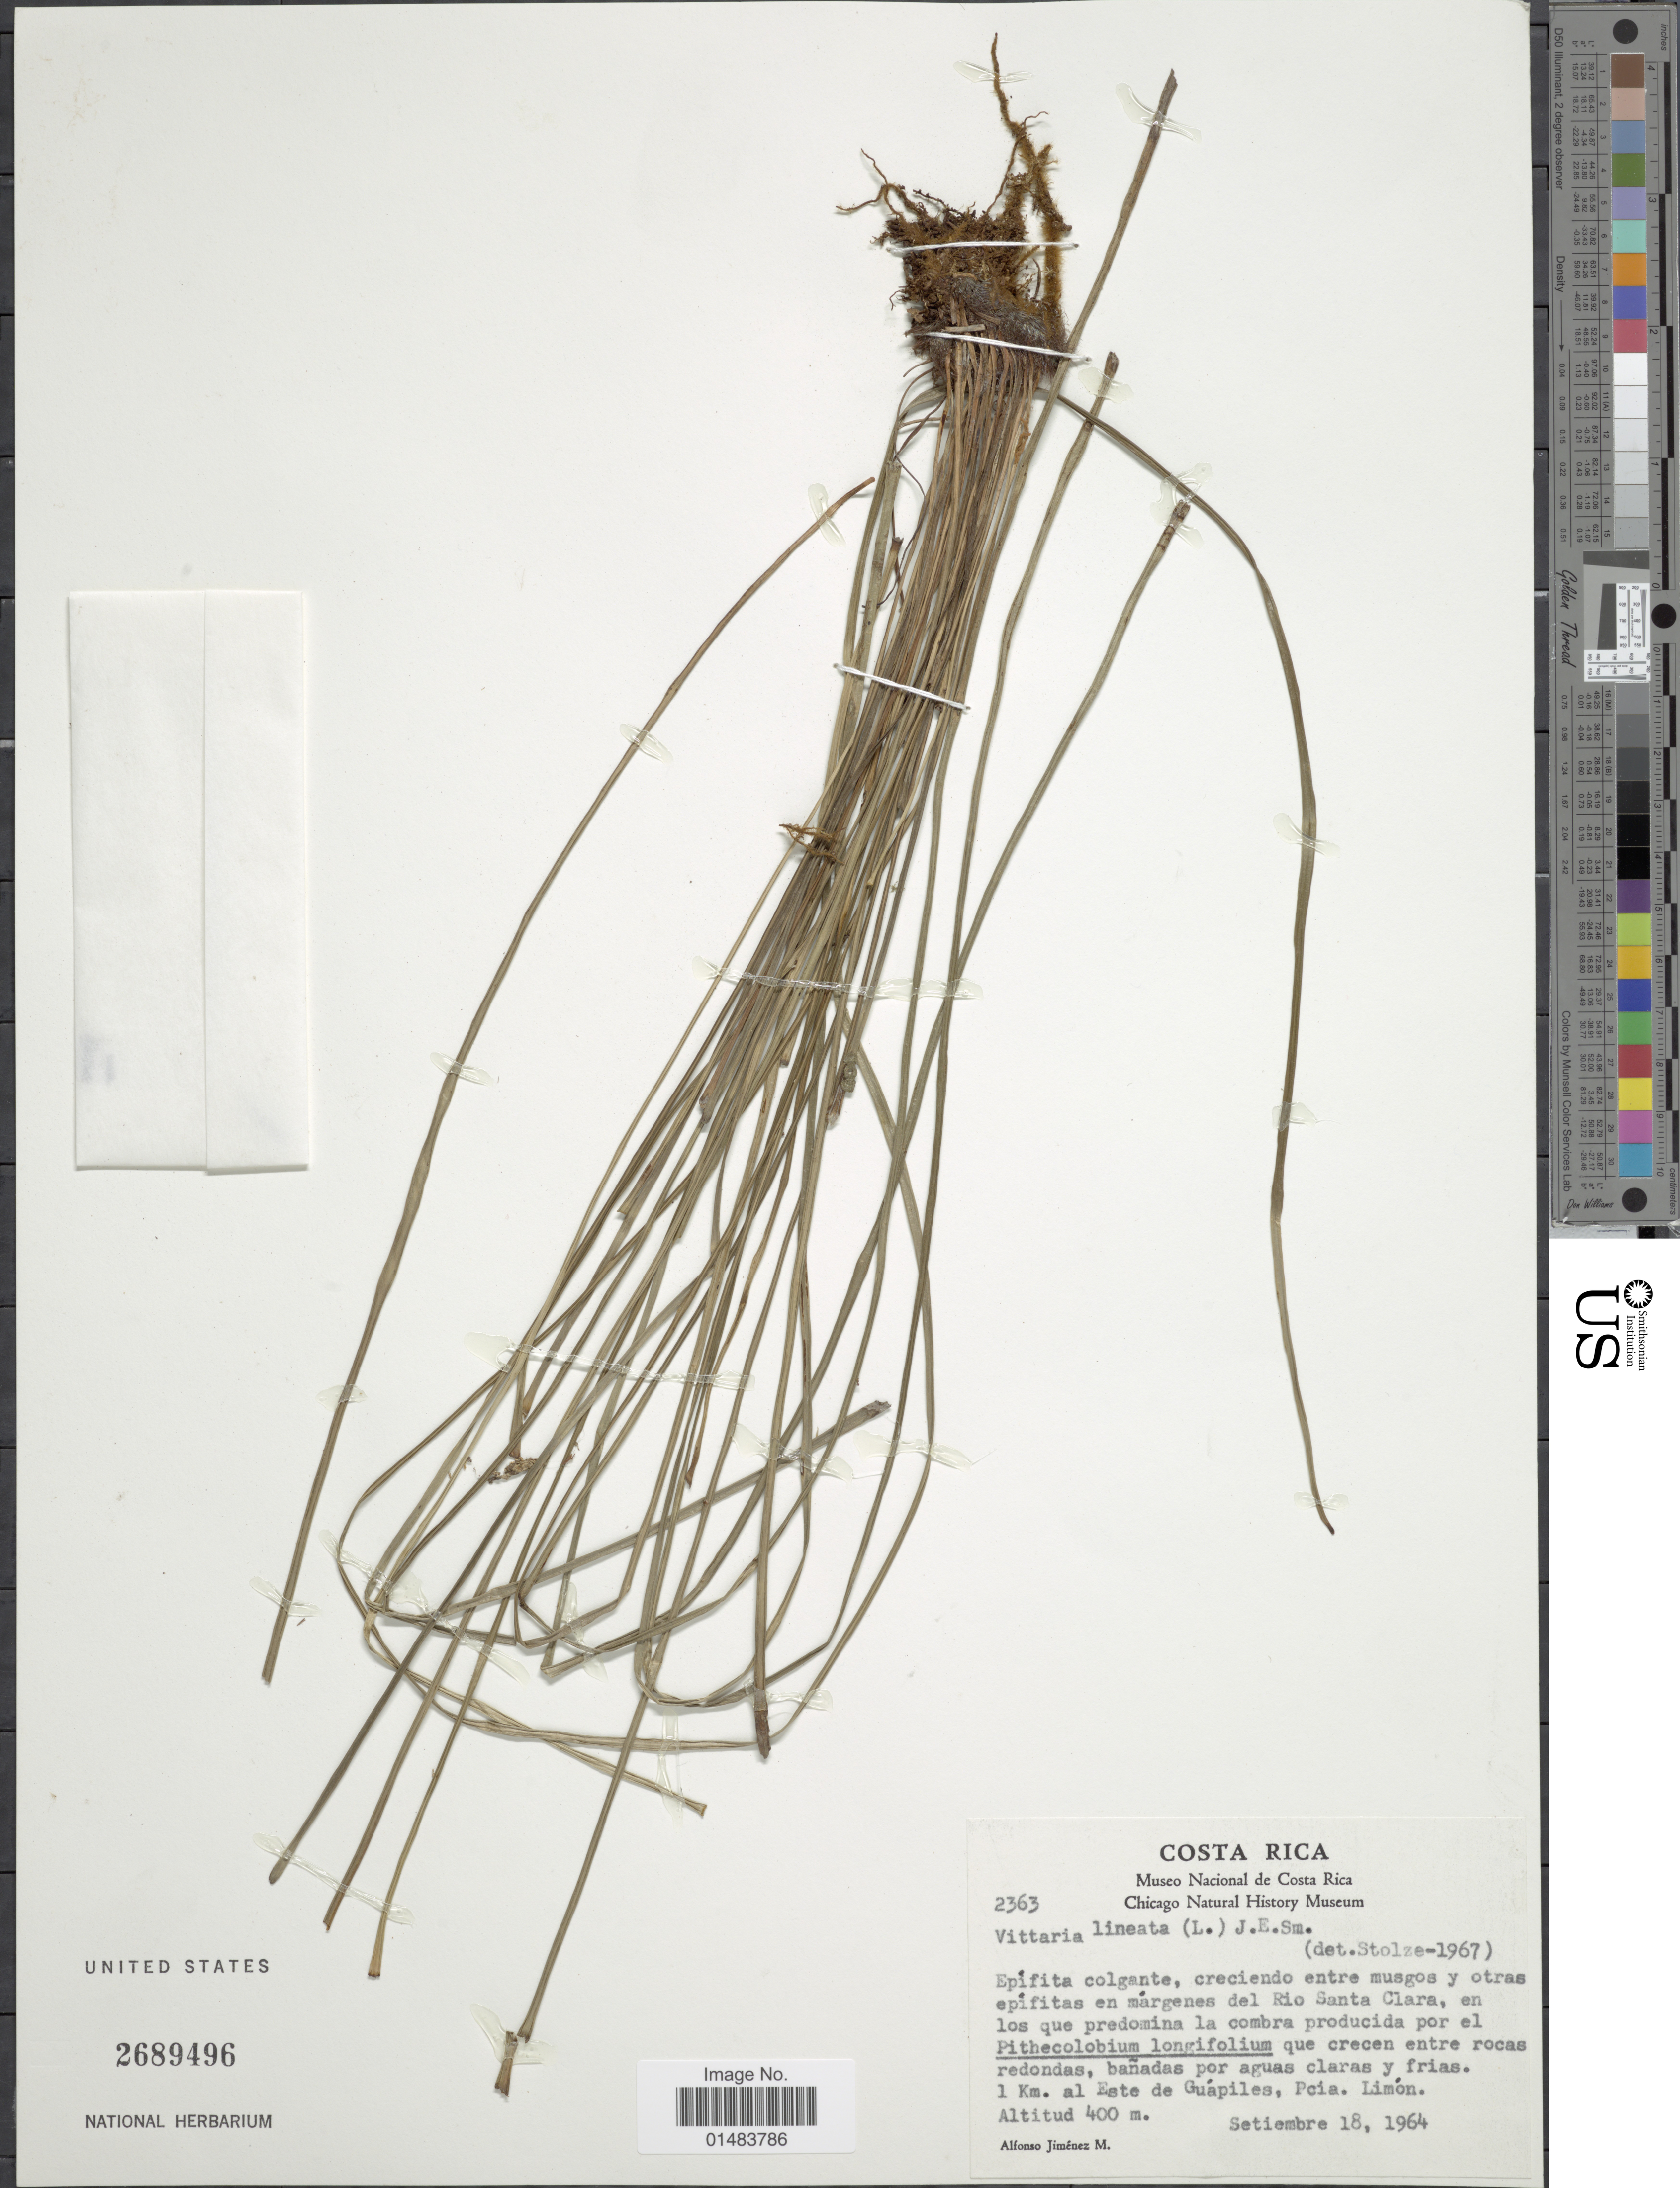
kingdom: Plantae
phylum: Tracheophyta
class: Polypodiopsida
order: Polypodiales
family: Pteridaceae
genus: Vittaria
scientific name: Vittaria lineata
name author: (L.) Sm.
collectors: A. Jimenez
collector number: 2363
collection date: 1964-09-18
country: Costa Rica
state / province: Limón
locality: Epifita colgante, creciendo entre musgos y otras epifitas en margenes del Rio Snata Clara, en los que perdomina la combra producida por el Pithecolobium longifolium que crecen entre rocas redondas, banads por aguas claras y frias. 1 km. al este de Guapiles, Pcia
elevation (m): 400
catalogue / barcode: US 2689496